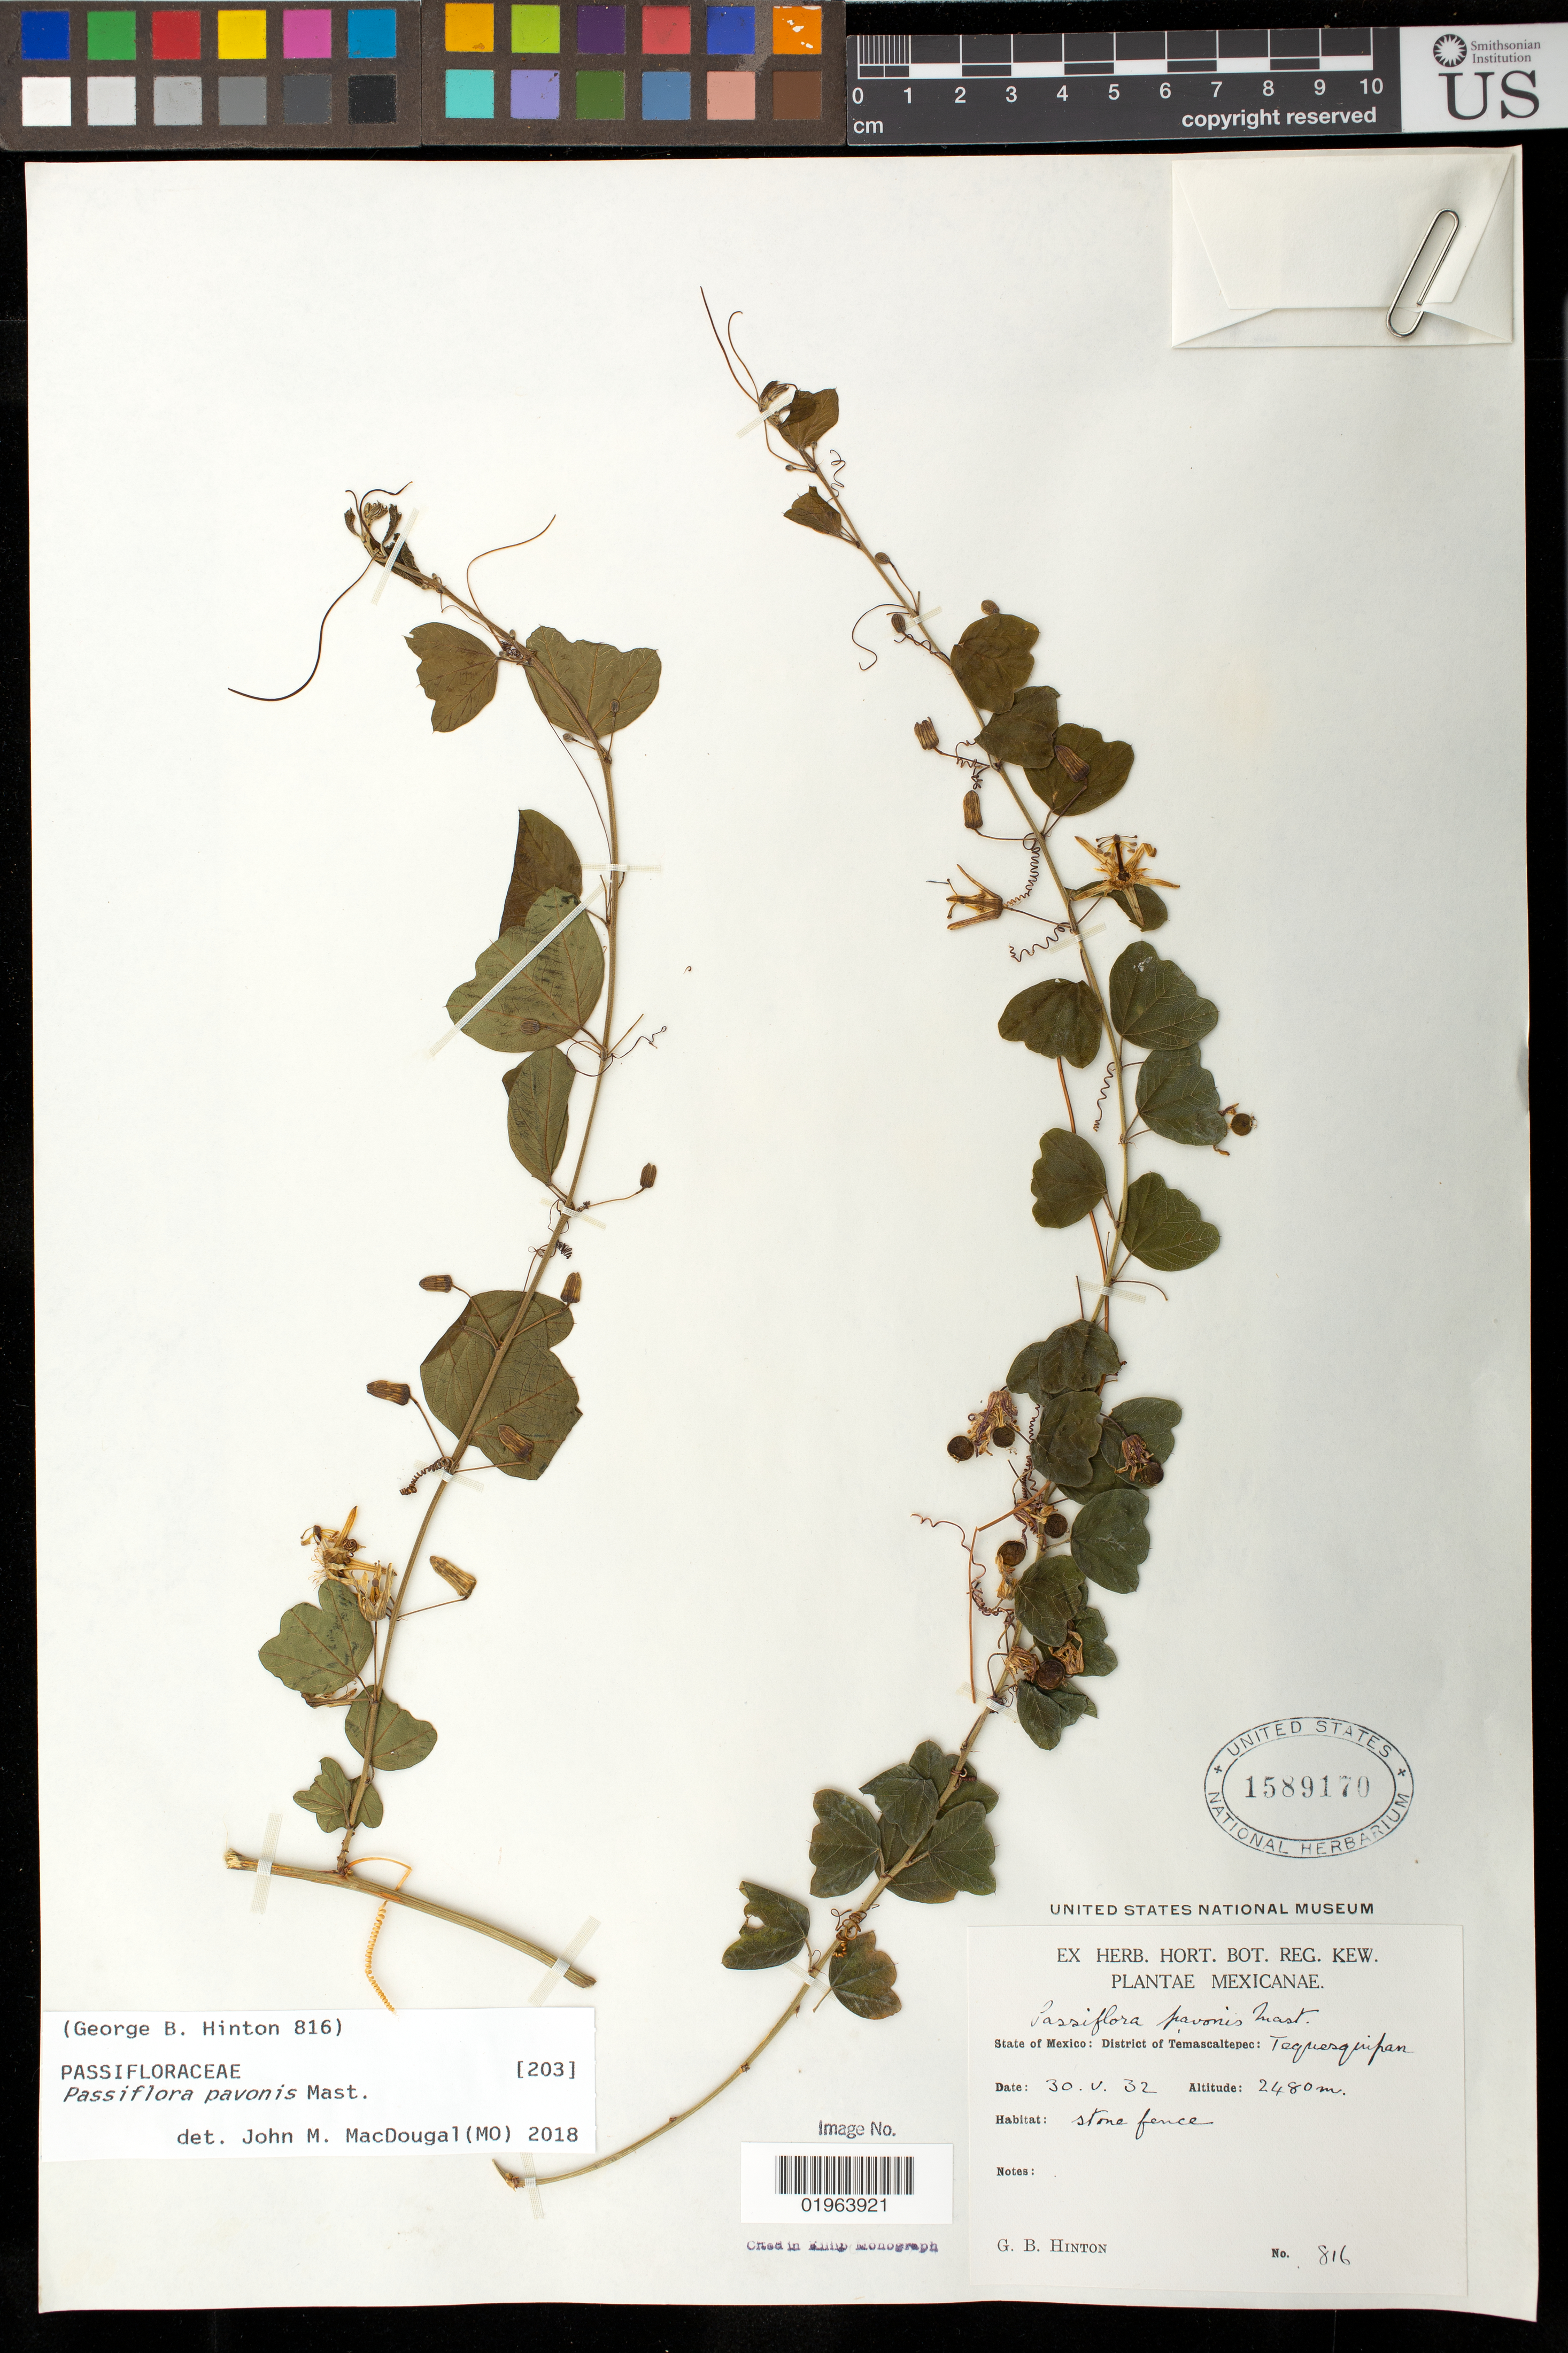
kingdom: Plantae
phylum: Tracheophyta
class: Magnoliopsida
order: Malpighiales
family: Passifloraceae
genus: Passiflora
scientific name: Passiflora pavonis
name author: Mast.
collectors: G. B. Hinton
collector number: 816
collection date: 1932-05-30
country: Mexico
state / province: México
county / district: Temascaltepec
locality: Tequisquiapan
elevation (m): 2480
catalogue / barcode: US 1589170